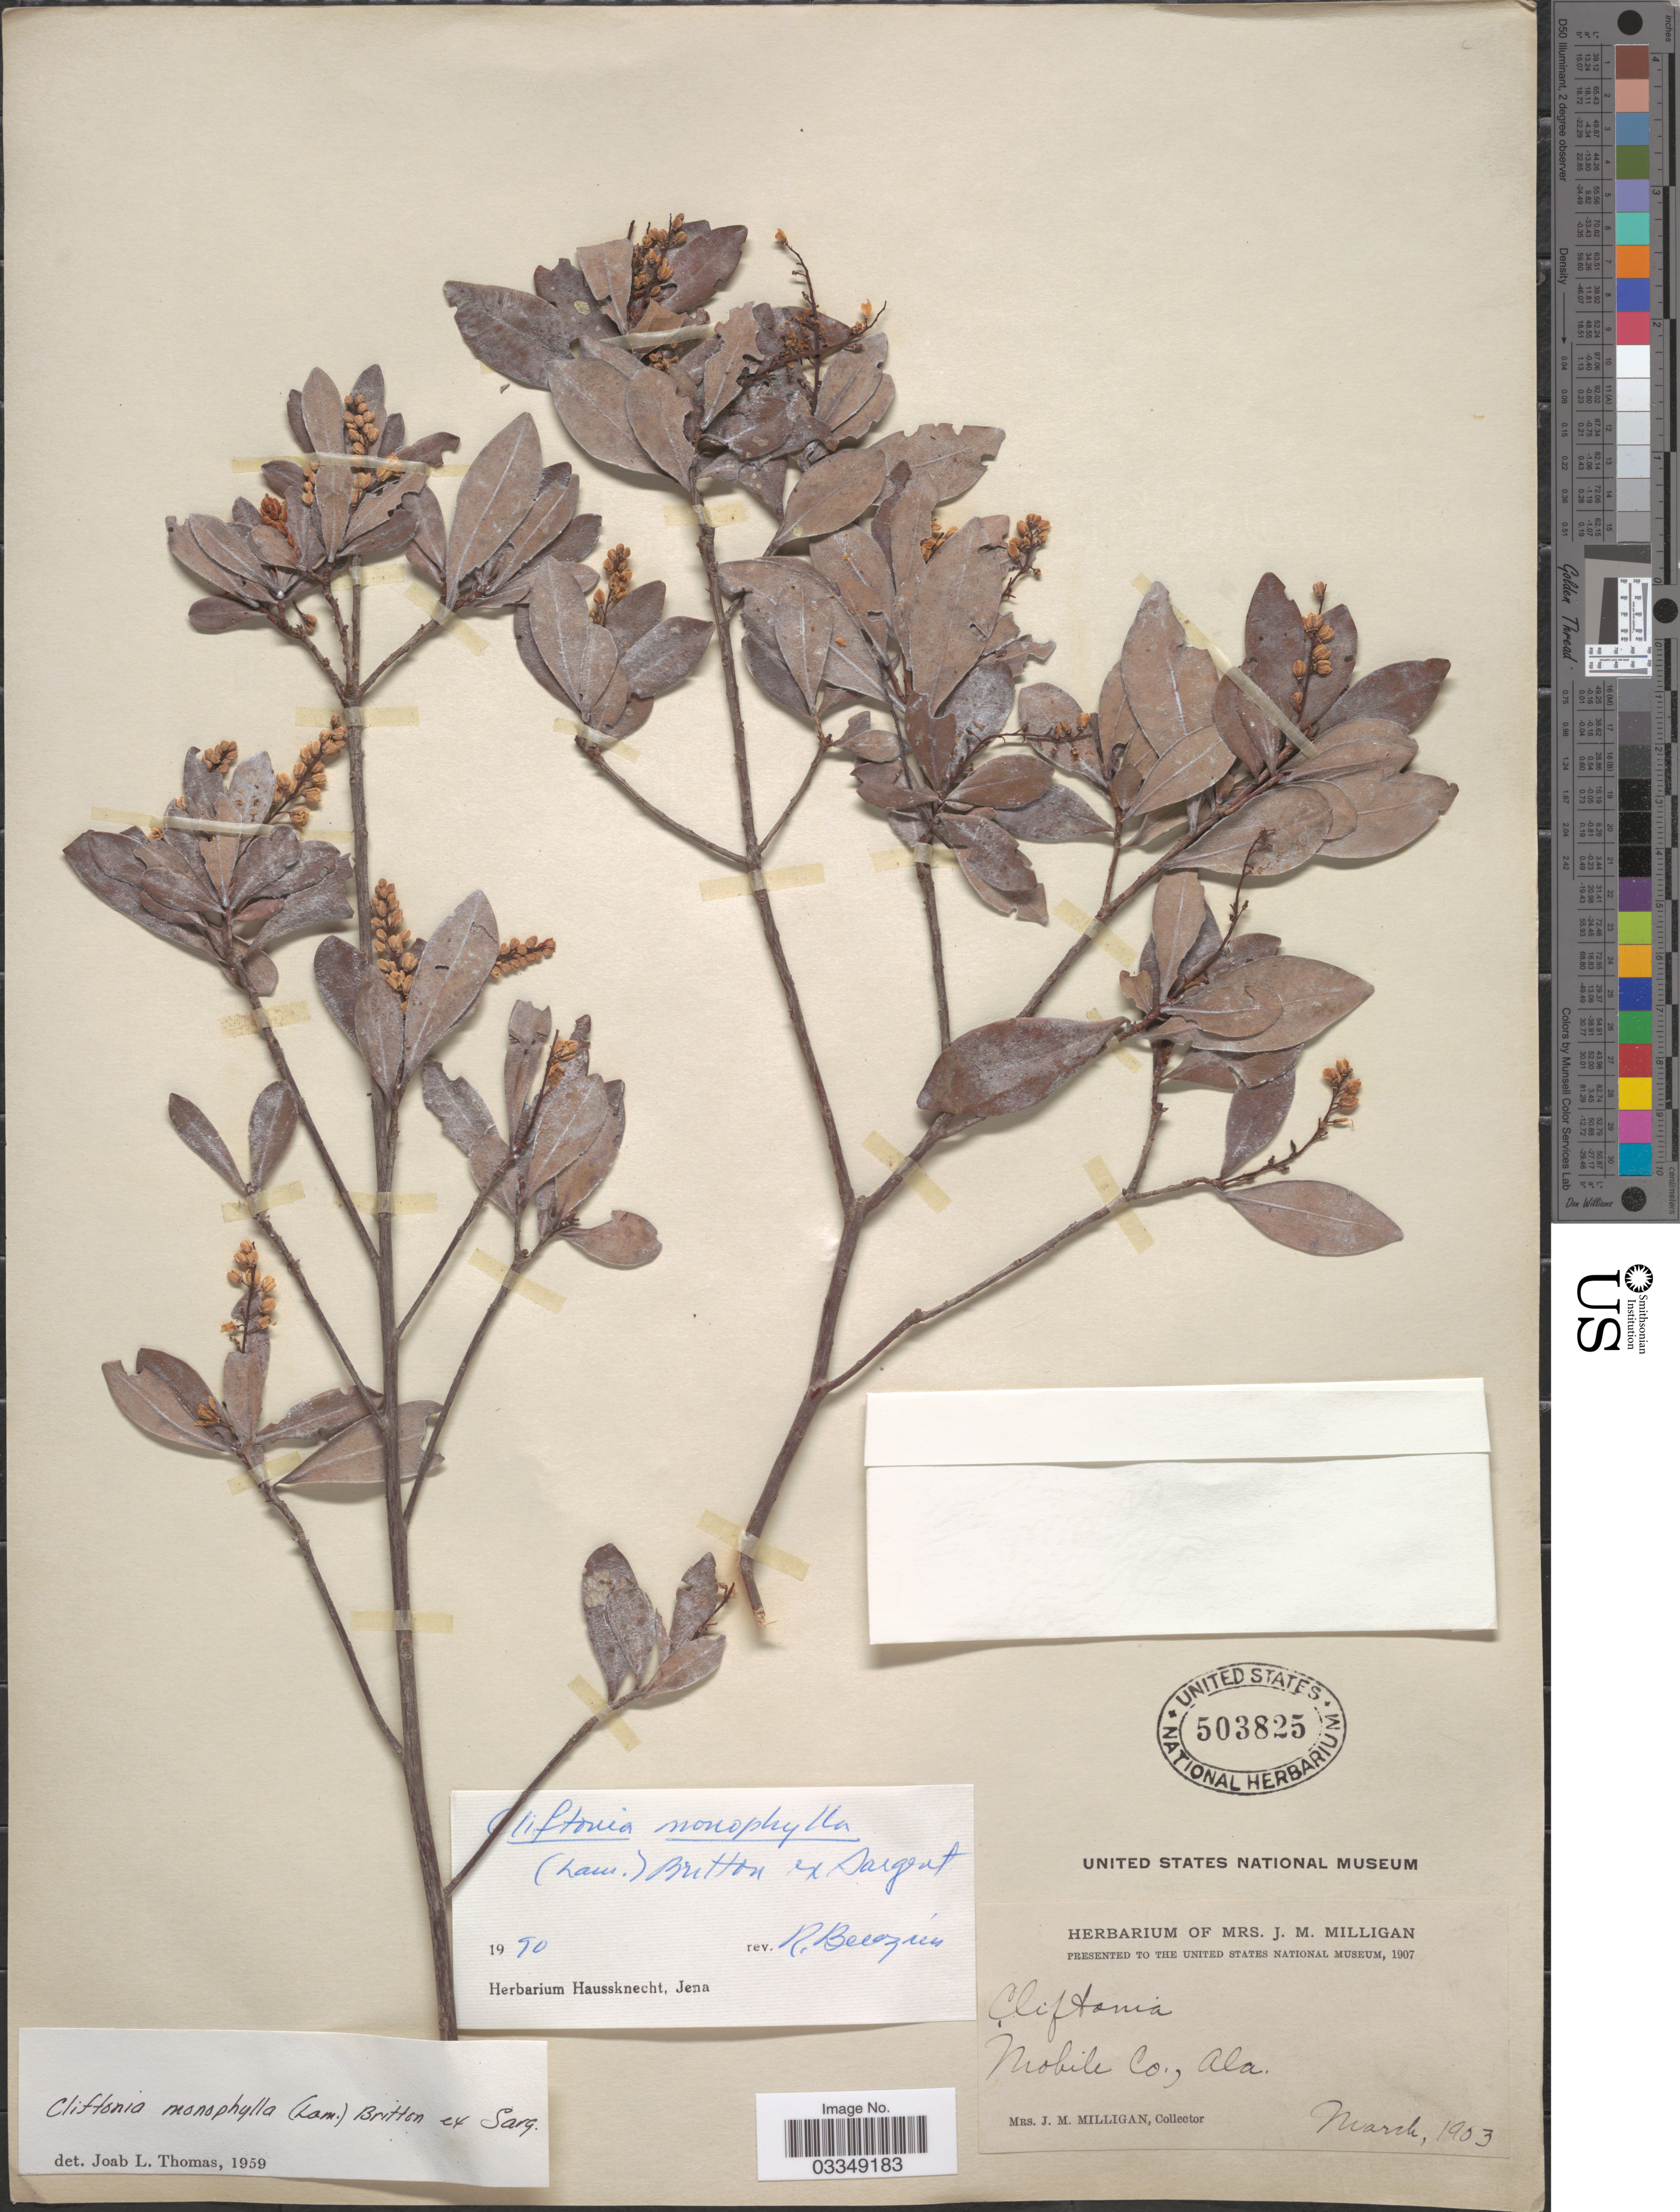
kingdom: Plantae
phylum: Tracheophyta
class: Magnoliopsida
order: Ericales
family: Cyrillaceae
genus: Cliftonia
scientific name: Cliftonia monophylla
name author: (Lam.) Britton ex Sarg.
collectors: J. Milligan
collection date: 1903-03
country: United States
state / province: Alabama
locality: Mobile Co.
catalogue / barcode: US 503825